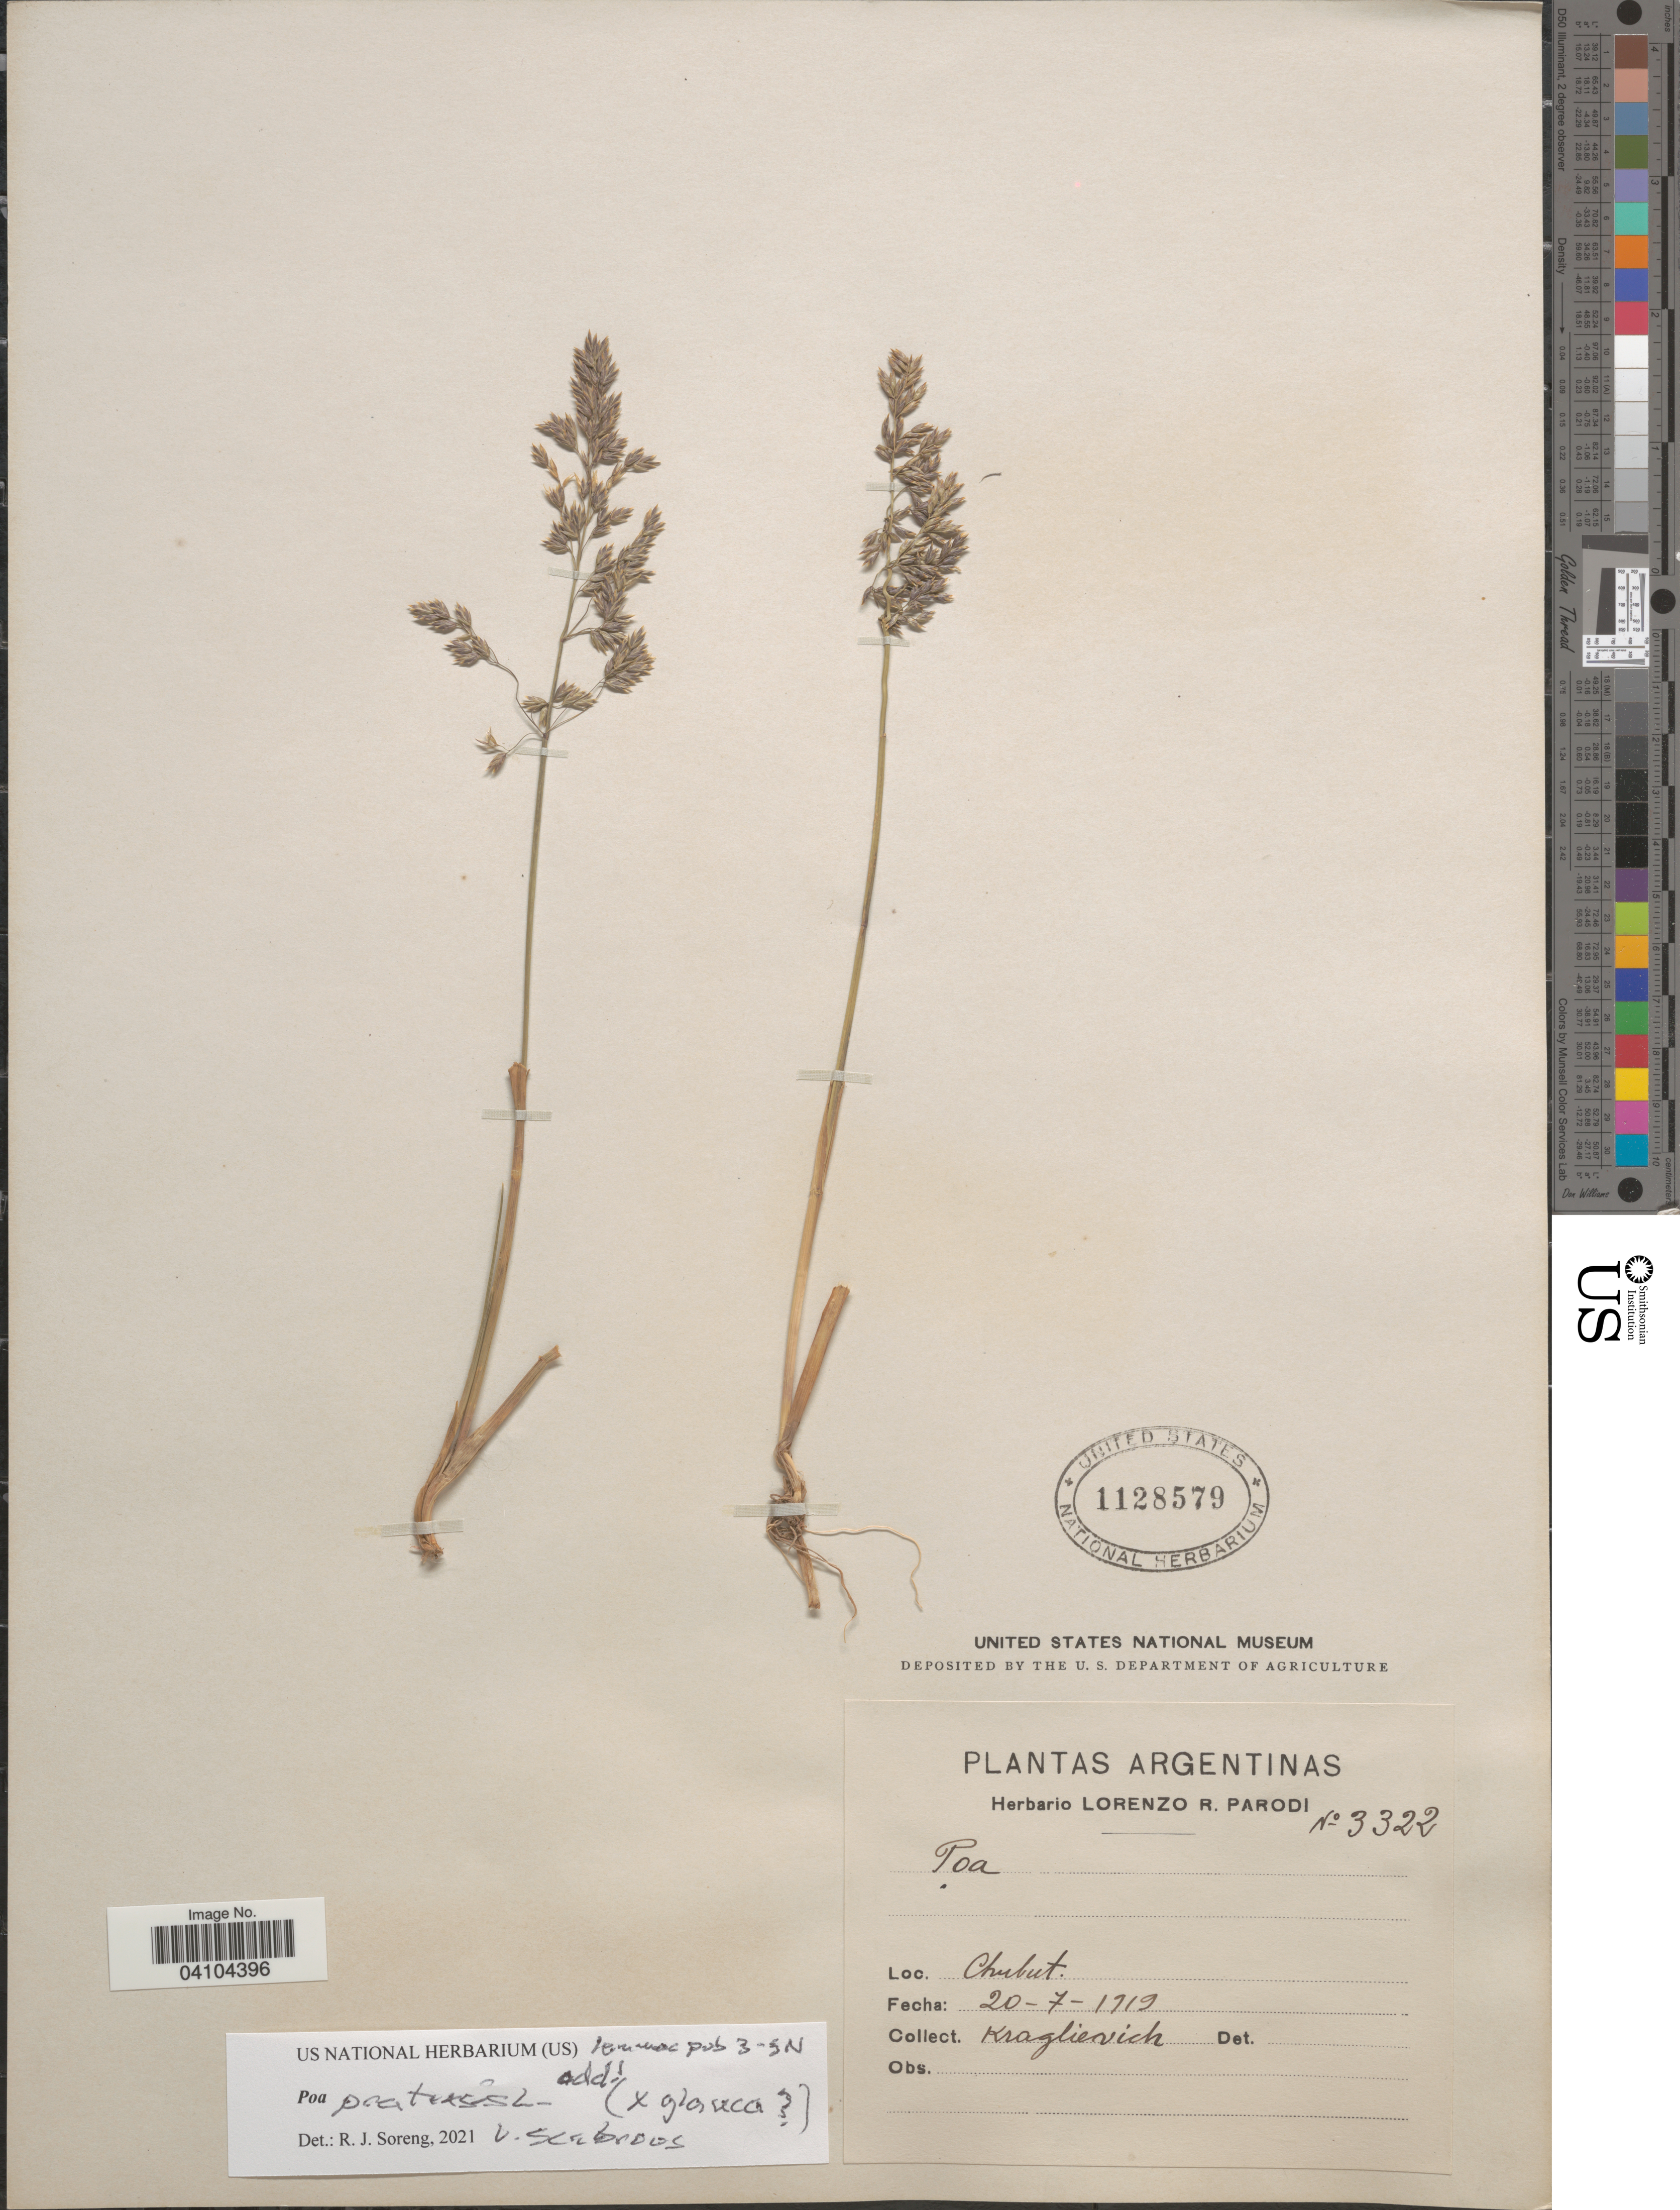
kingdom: Plantae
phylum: Tracheophyta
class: Liliopsida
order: Poales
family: Poaceae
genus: Poa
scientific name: Poa pratensis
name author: L.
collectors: Kraglievich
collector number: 3322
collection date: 1919-07-20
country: Argentina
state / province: Chubut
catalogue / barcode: US 1128579